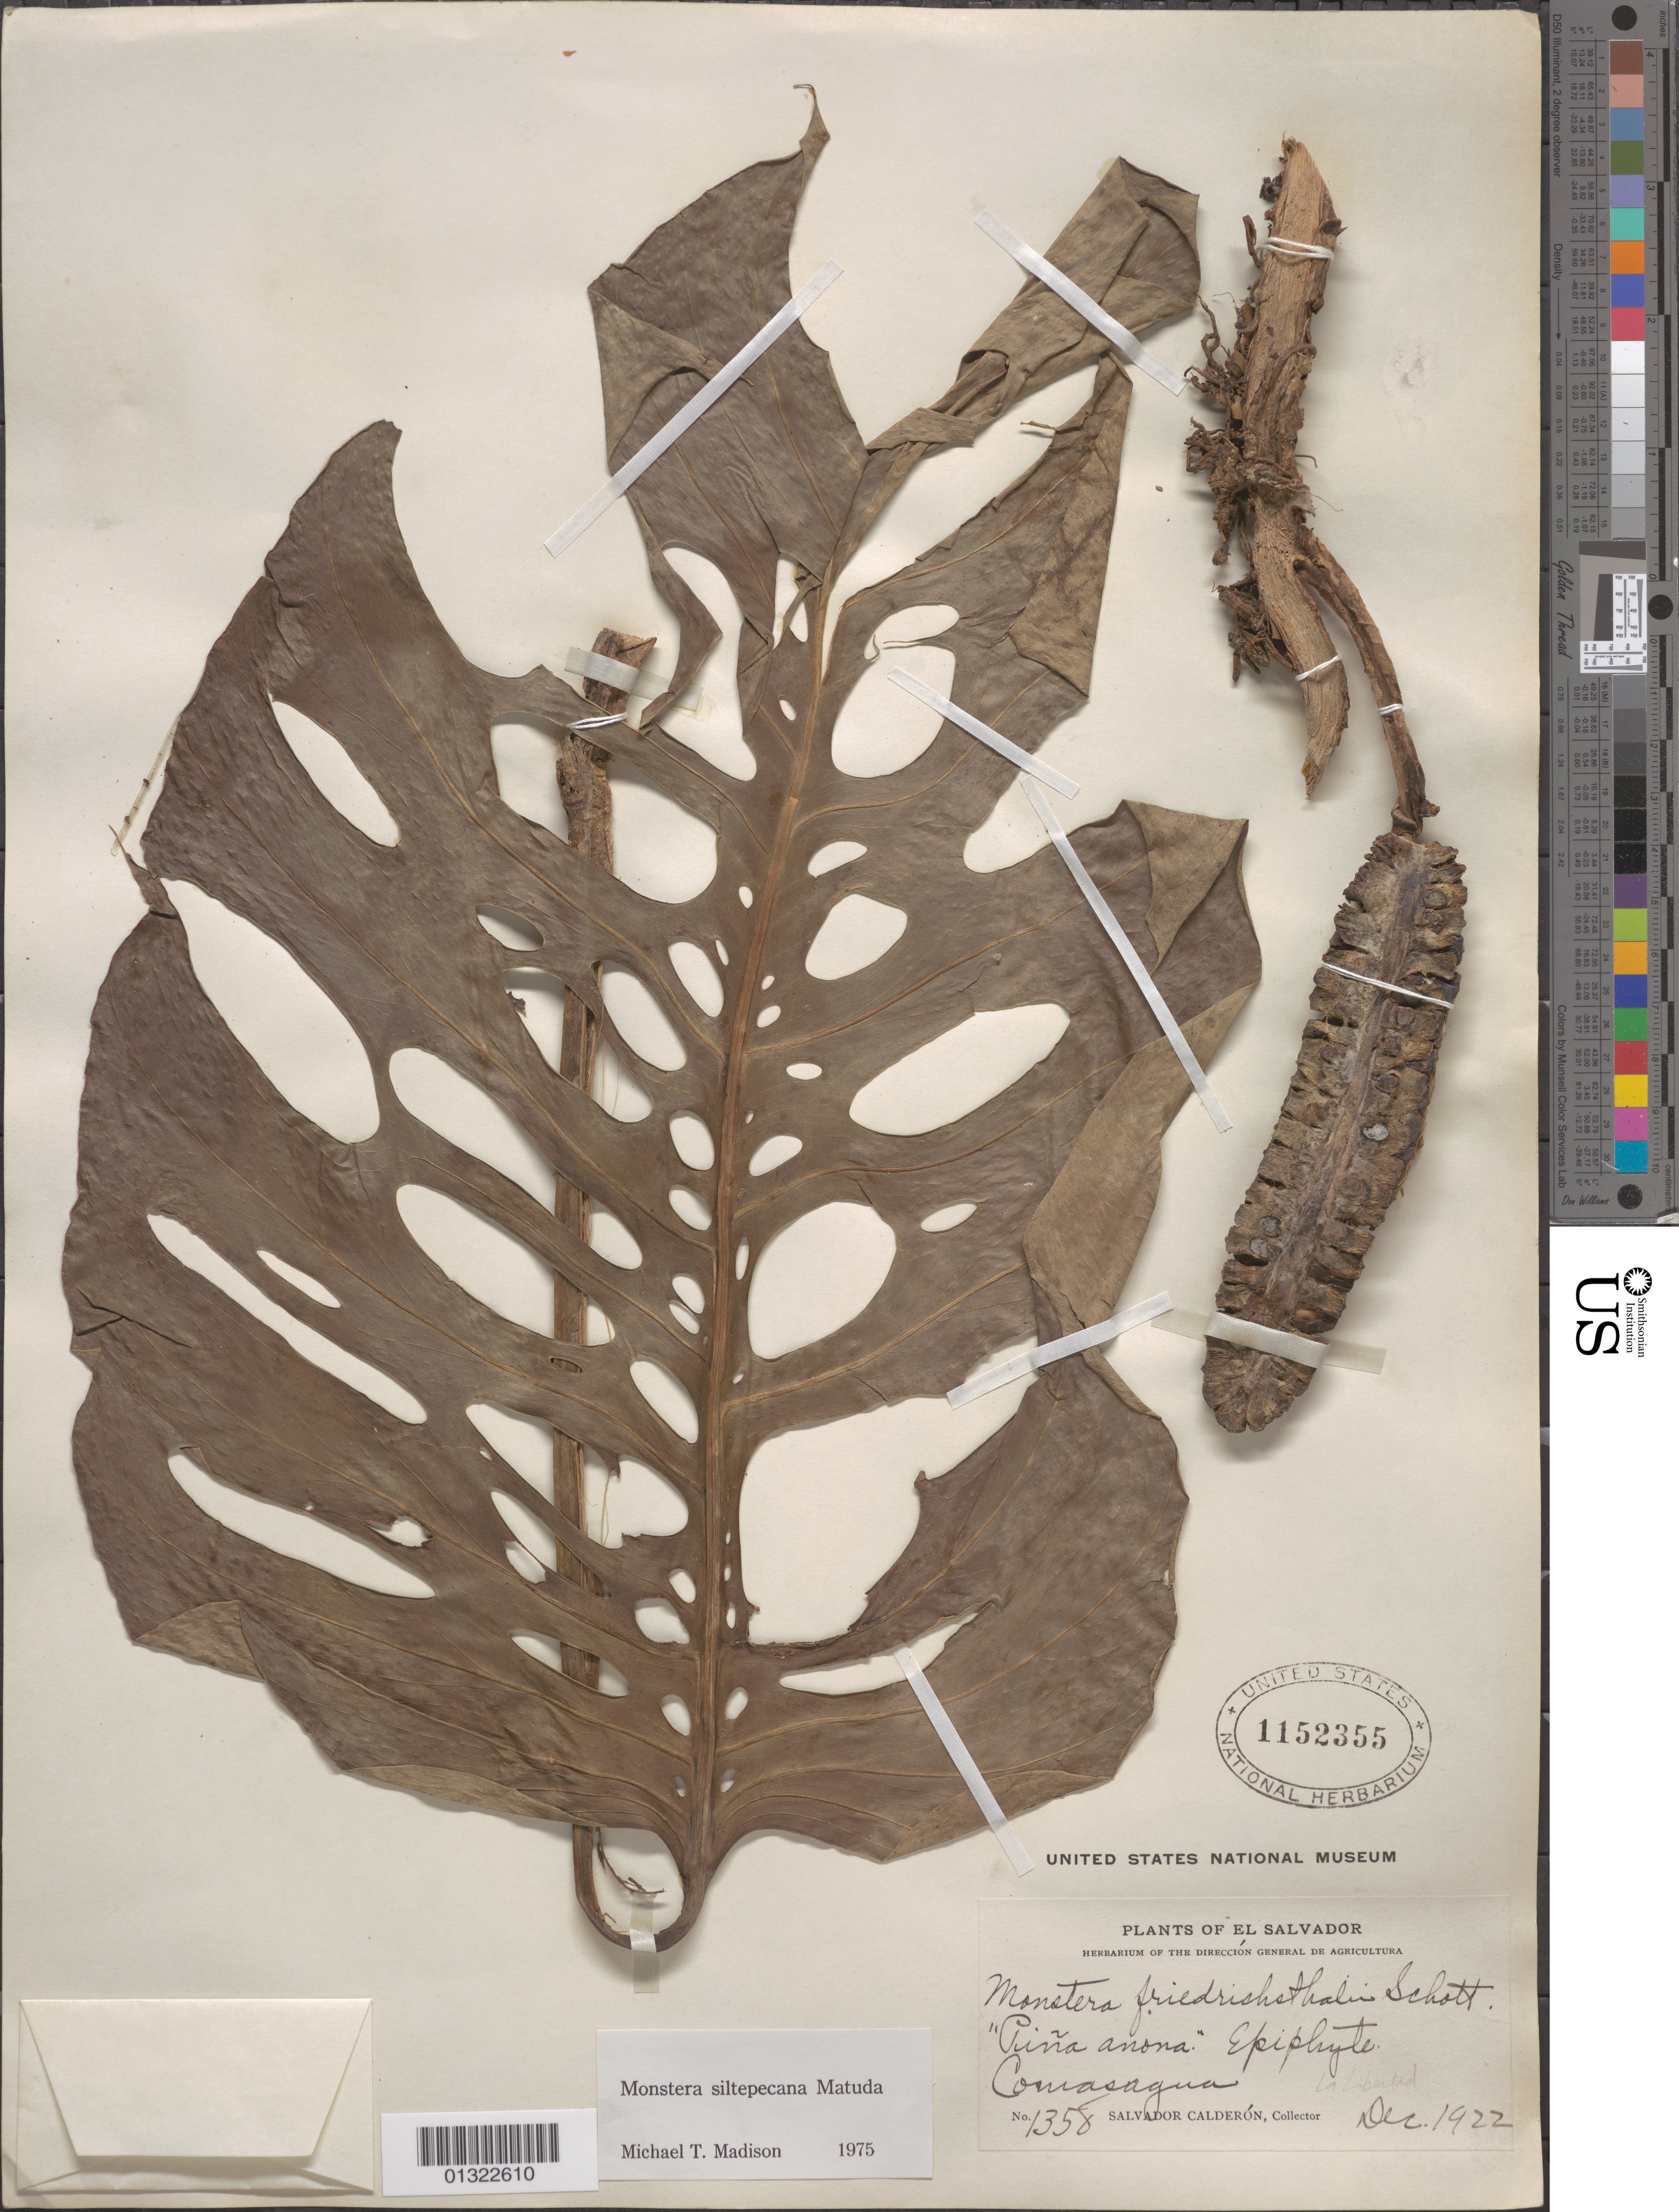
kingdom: Plantae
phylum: Tracheophyta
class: Liliopsida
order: Alismatales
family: Araceae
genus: Monstera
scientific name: Monstera siltepecana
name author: Matuda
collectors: S. Calderón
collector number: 1358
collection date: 1922-12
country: El Salvador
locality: Comasagua.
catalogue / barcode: US 1152355